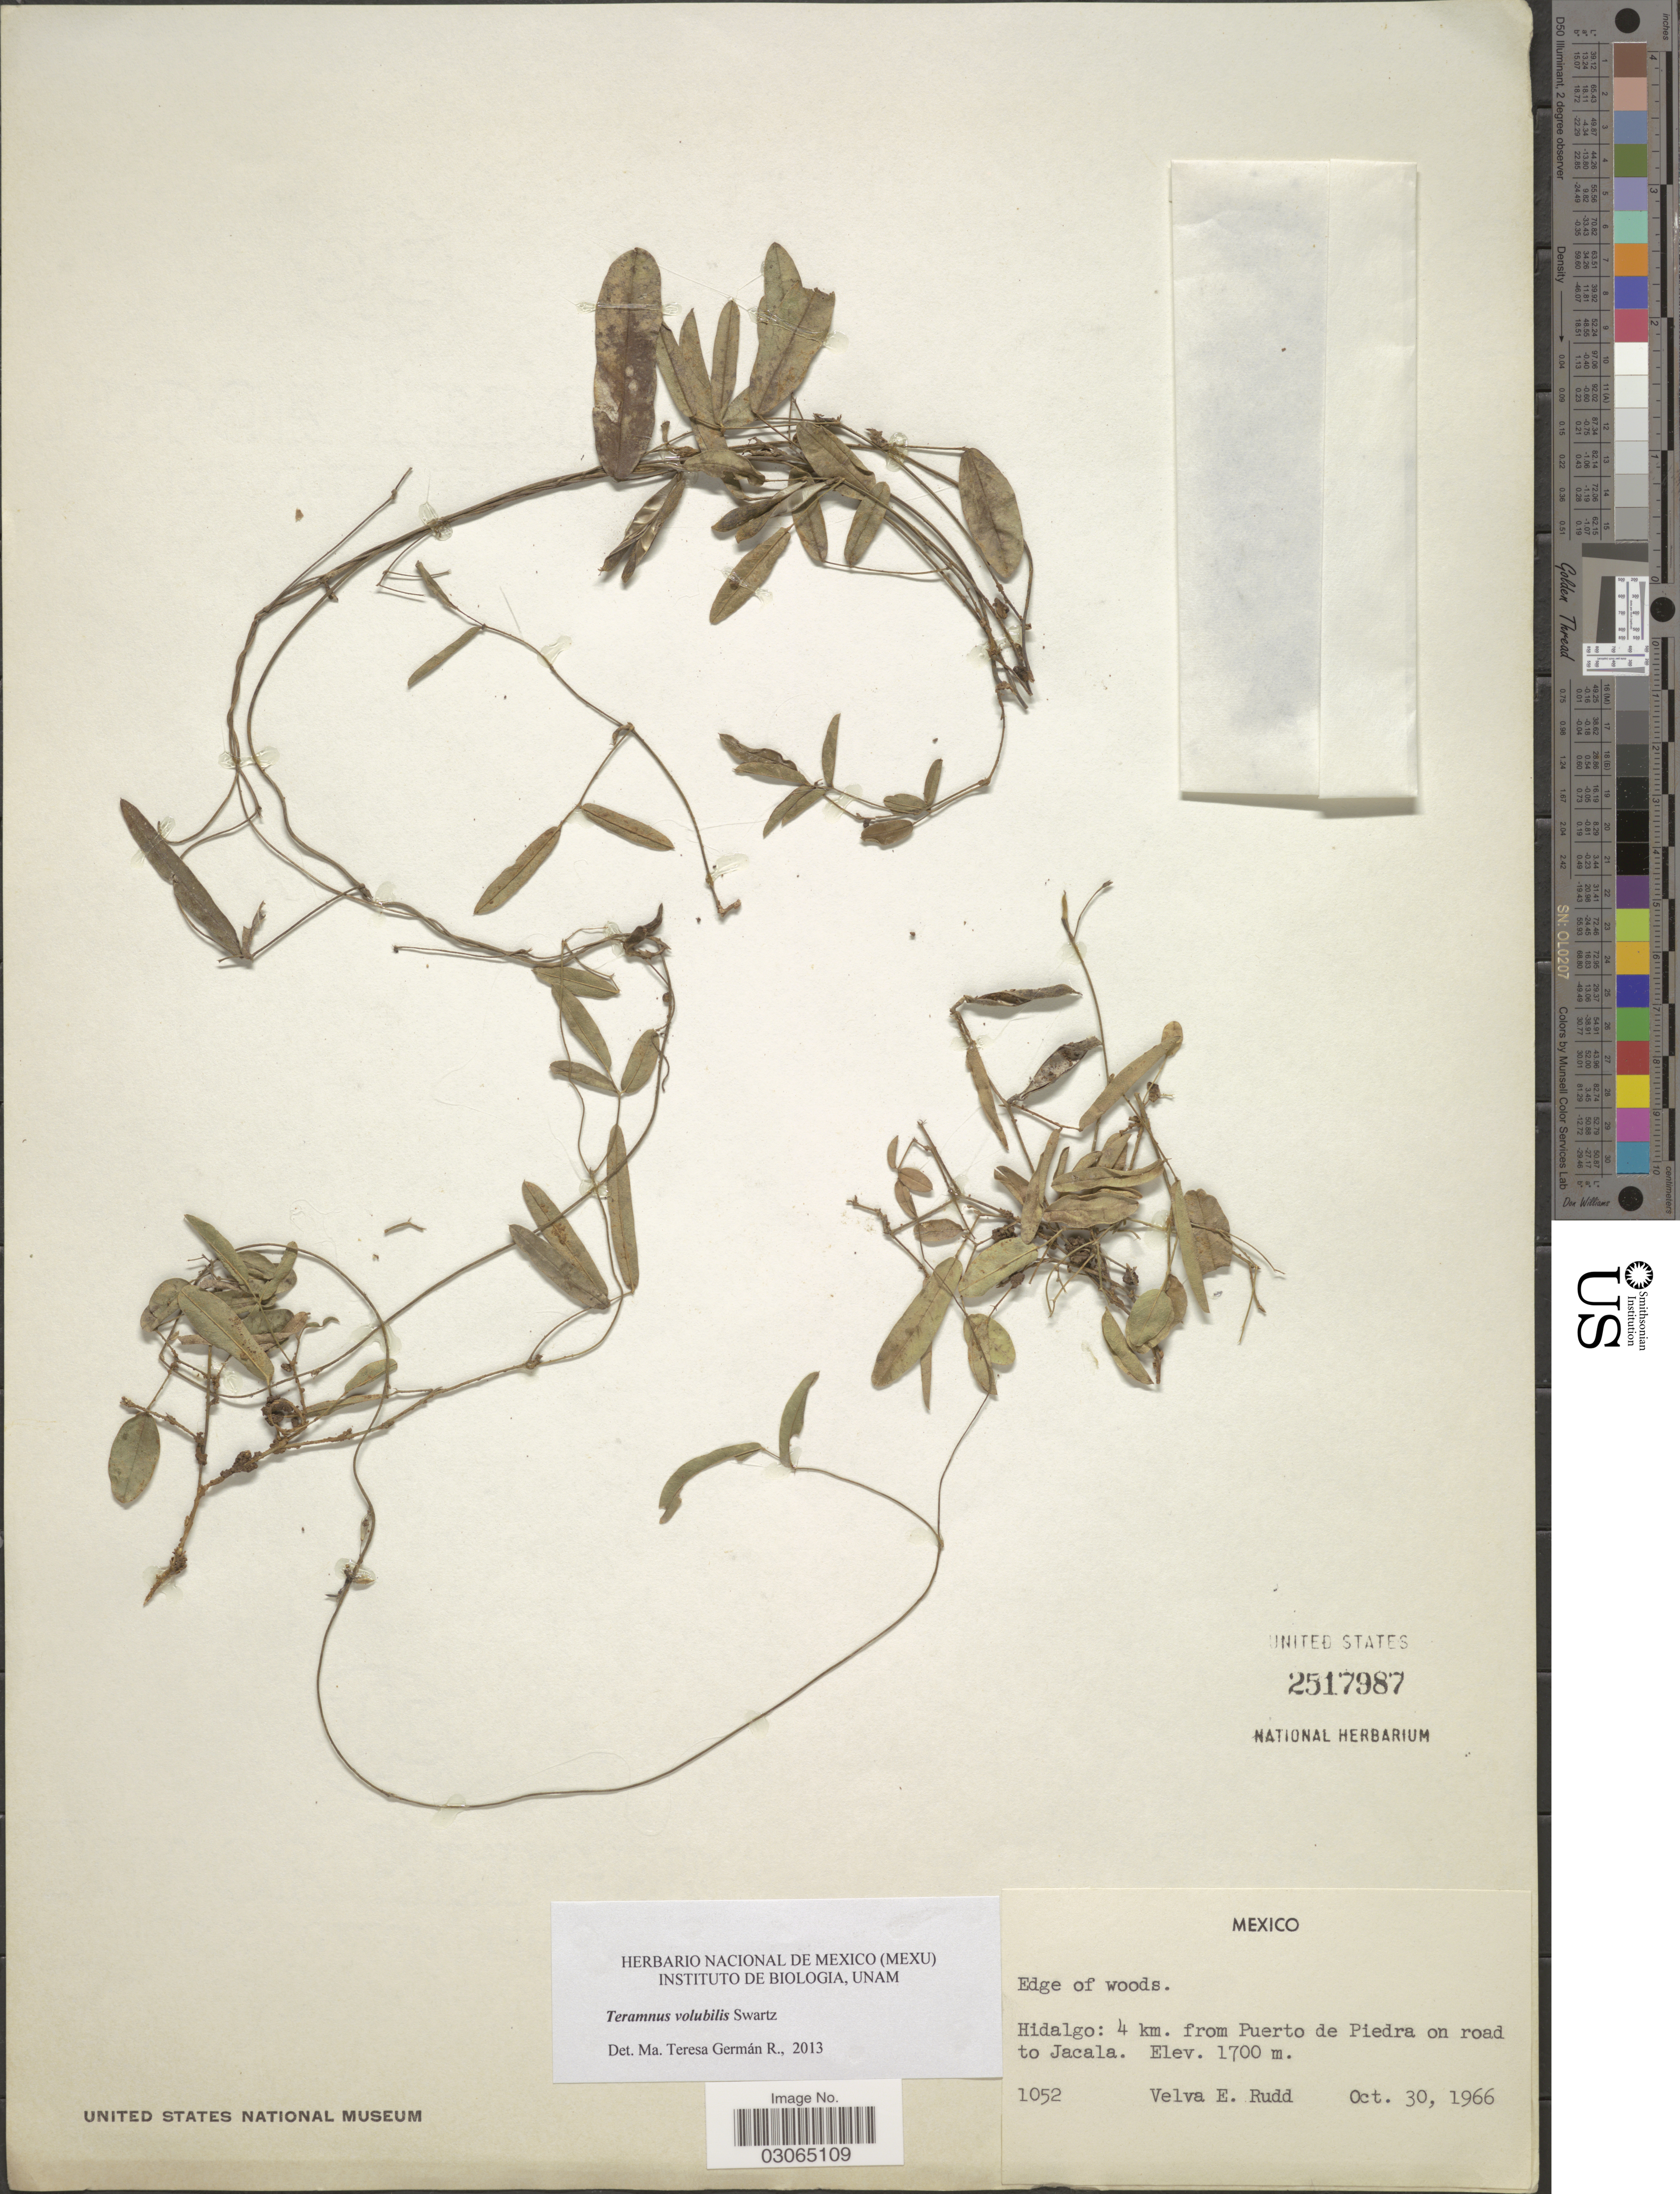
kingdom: Plantae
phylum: Tracheophyta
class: Magnoliopsida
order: Fabales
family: Fabaceae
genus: Teramnus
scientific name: Teramnus volubilis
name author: Sw.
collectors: V. E. Rudd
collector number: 1052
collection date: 1966-10-30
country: Mexico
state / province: Hidalgo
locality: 4 km. from Puerto de Piedra on road to Jacala.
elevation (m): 1700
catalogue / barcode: US 2517987